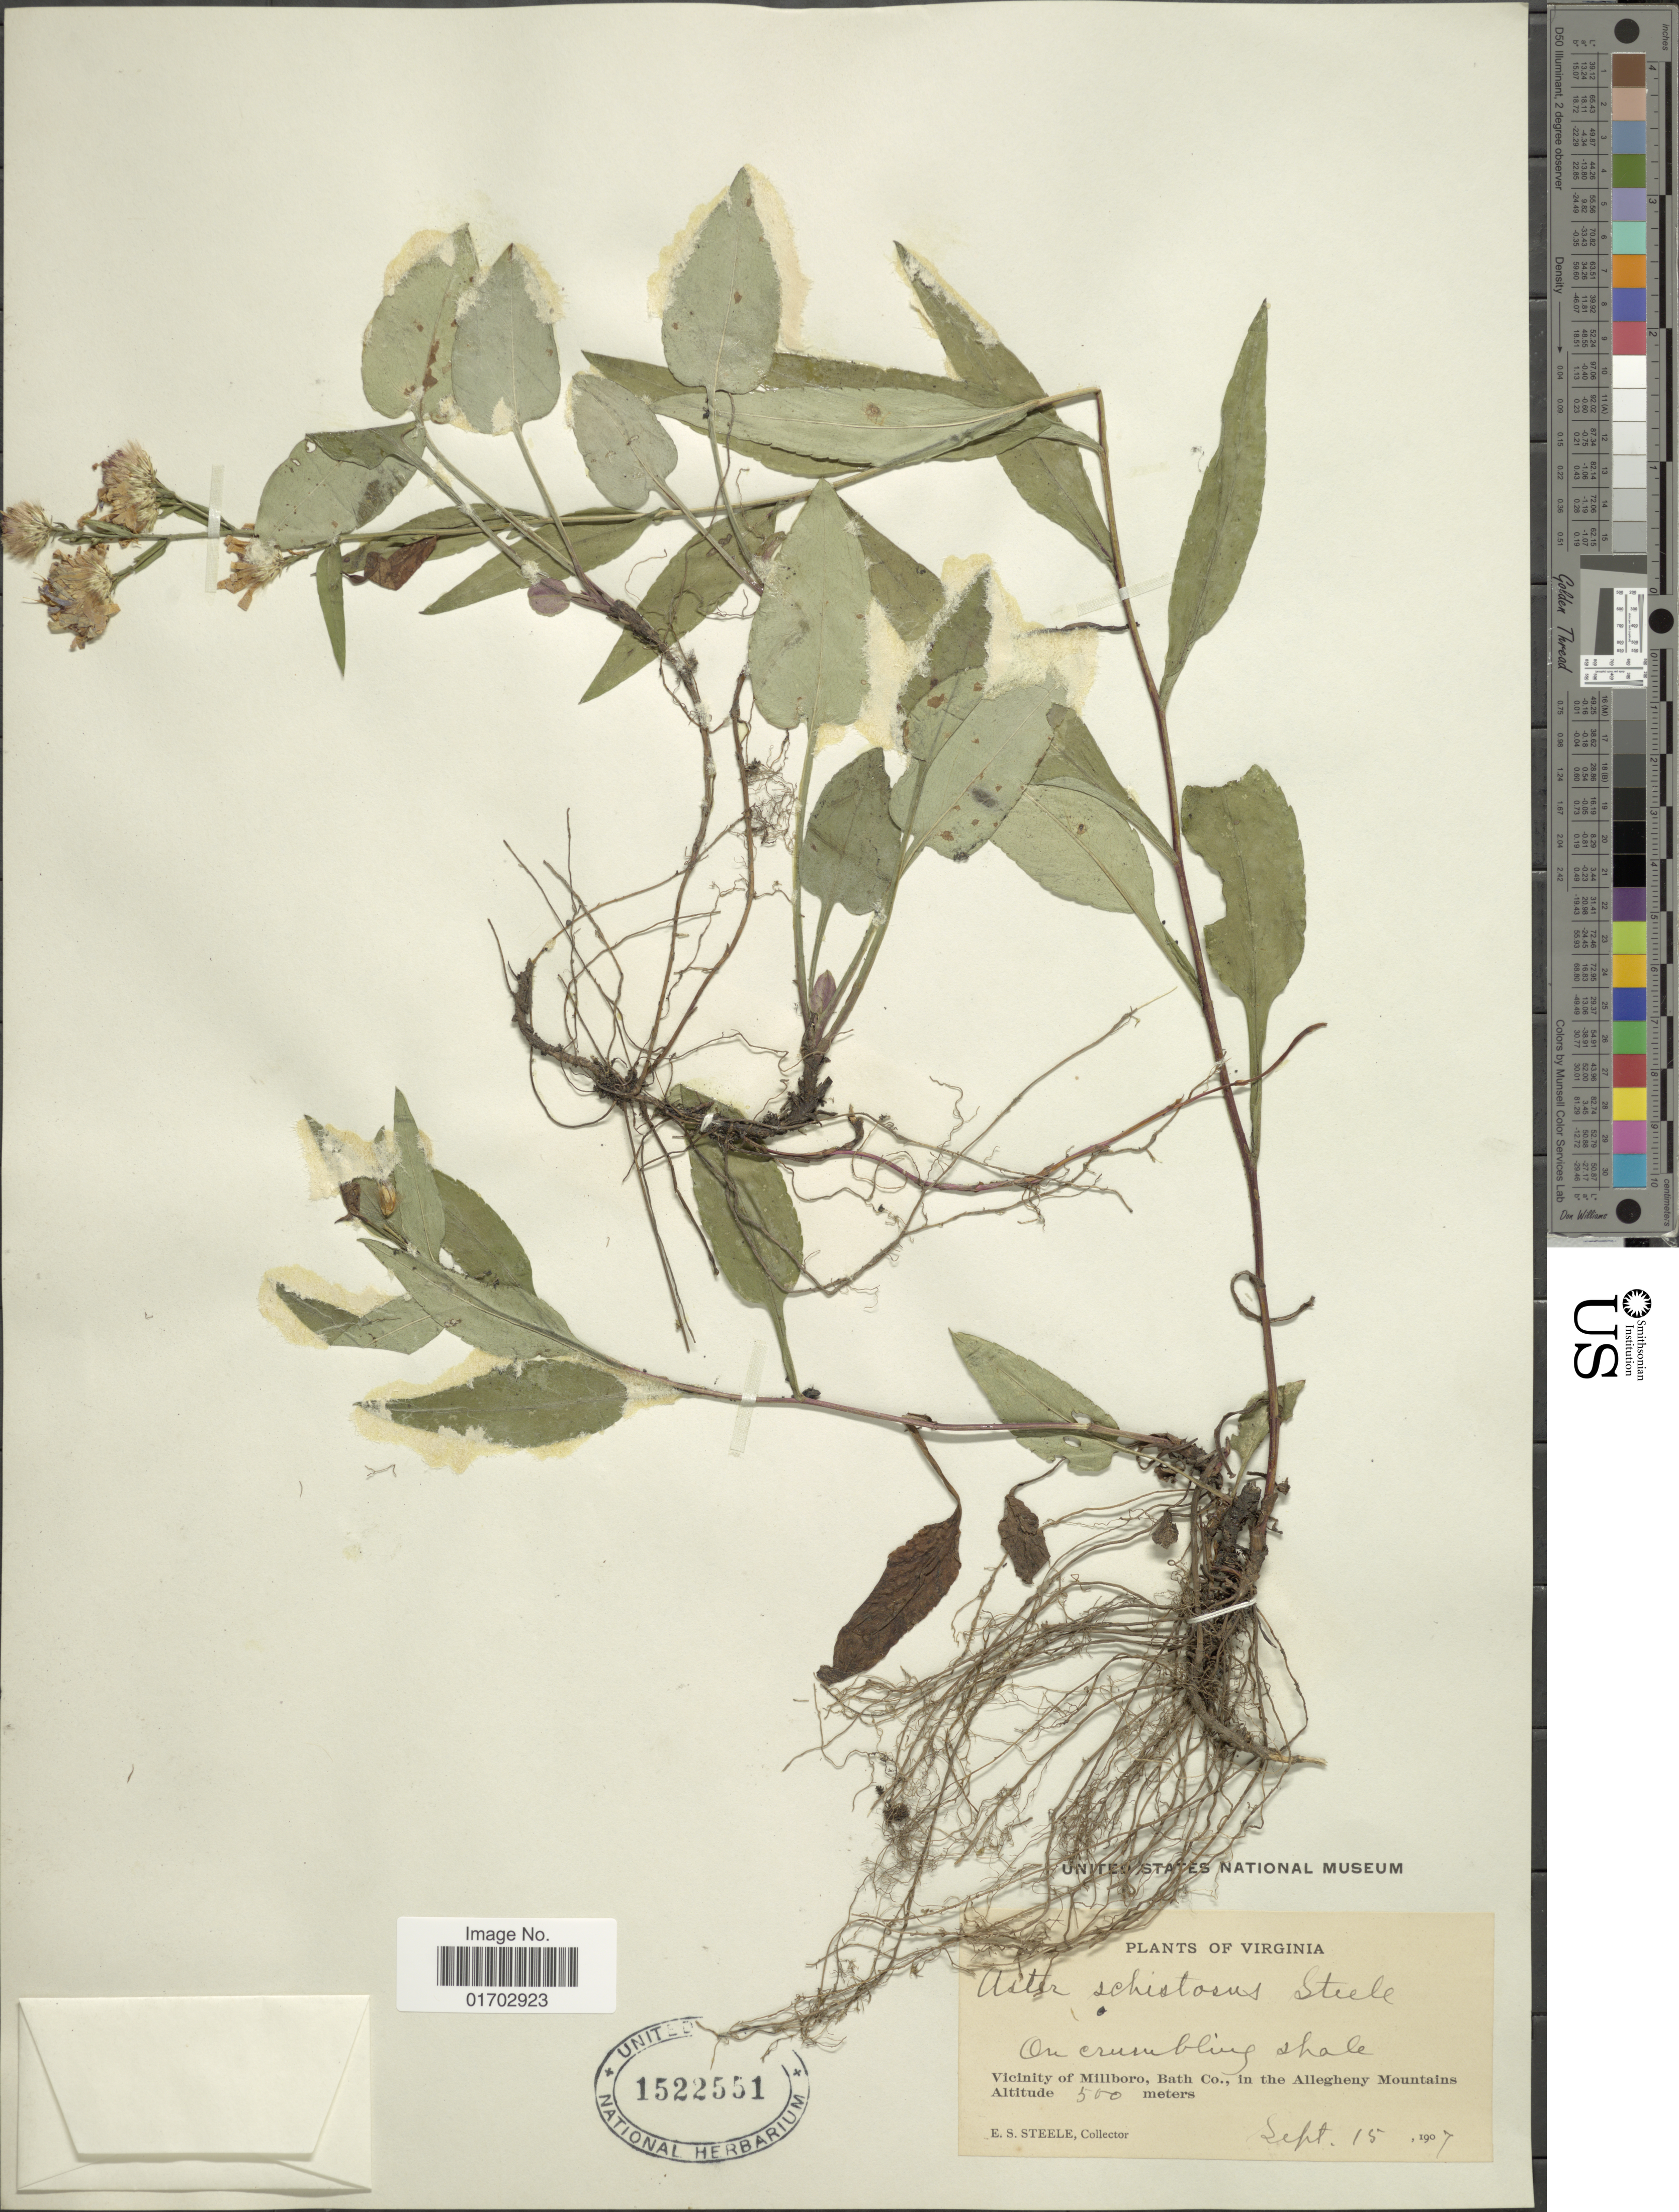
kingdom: Plantae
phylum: Tracheophyta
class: Magnoliopsida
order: Asterales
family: Asteraceae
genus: Symphyotrichum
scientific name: Symphyotrichum x schistosum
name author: (E.S. Steele) G.L. Nesom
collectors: E. Steele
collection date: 1907-09-15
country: United States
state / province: Virginia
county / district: Bath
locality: Vicinity of Millboro, Bath Co., in the Allegheny Mountains.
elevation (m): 500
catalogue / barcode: US 1522551